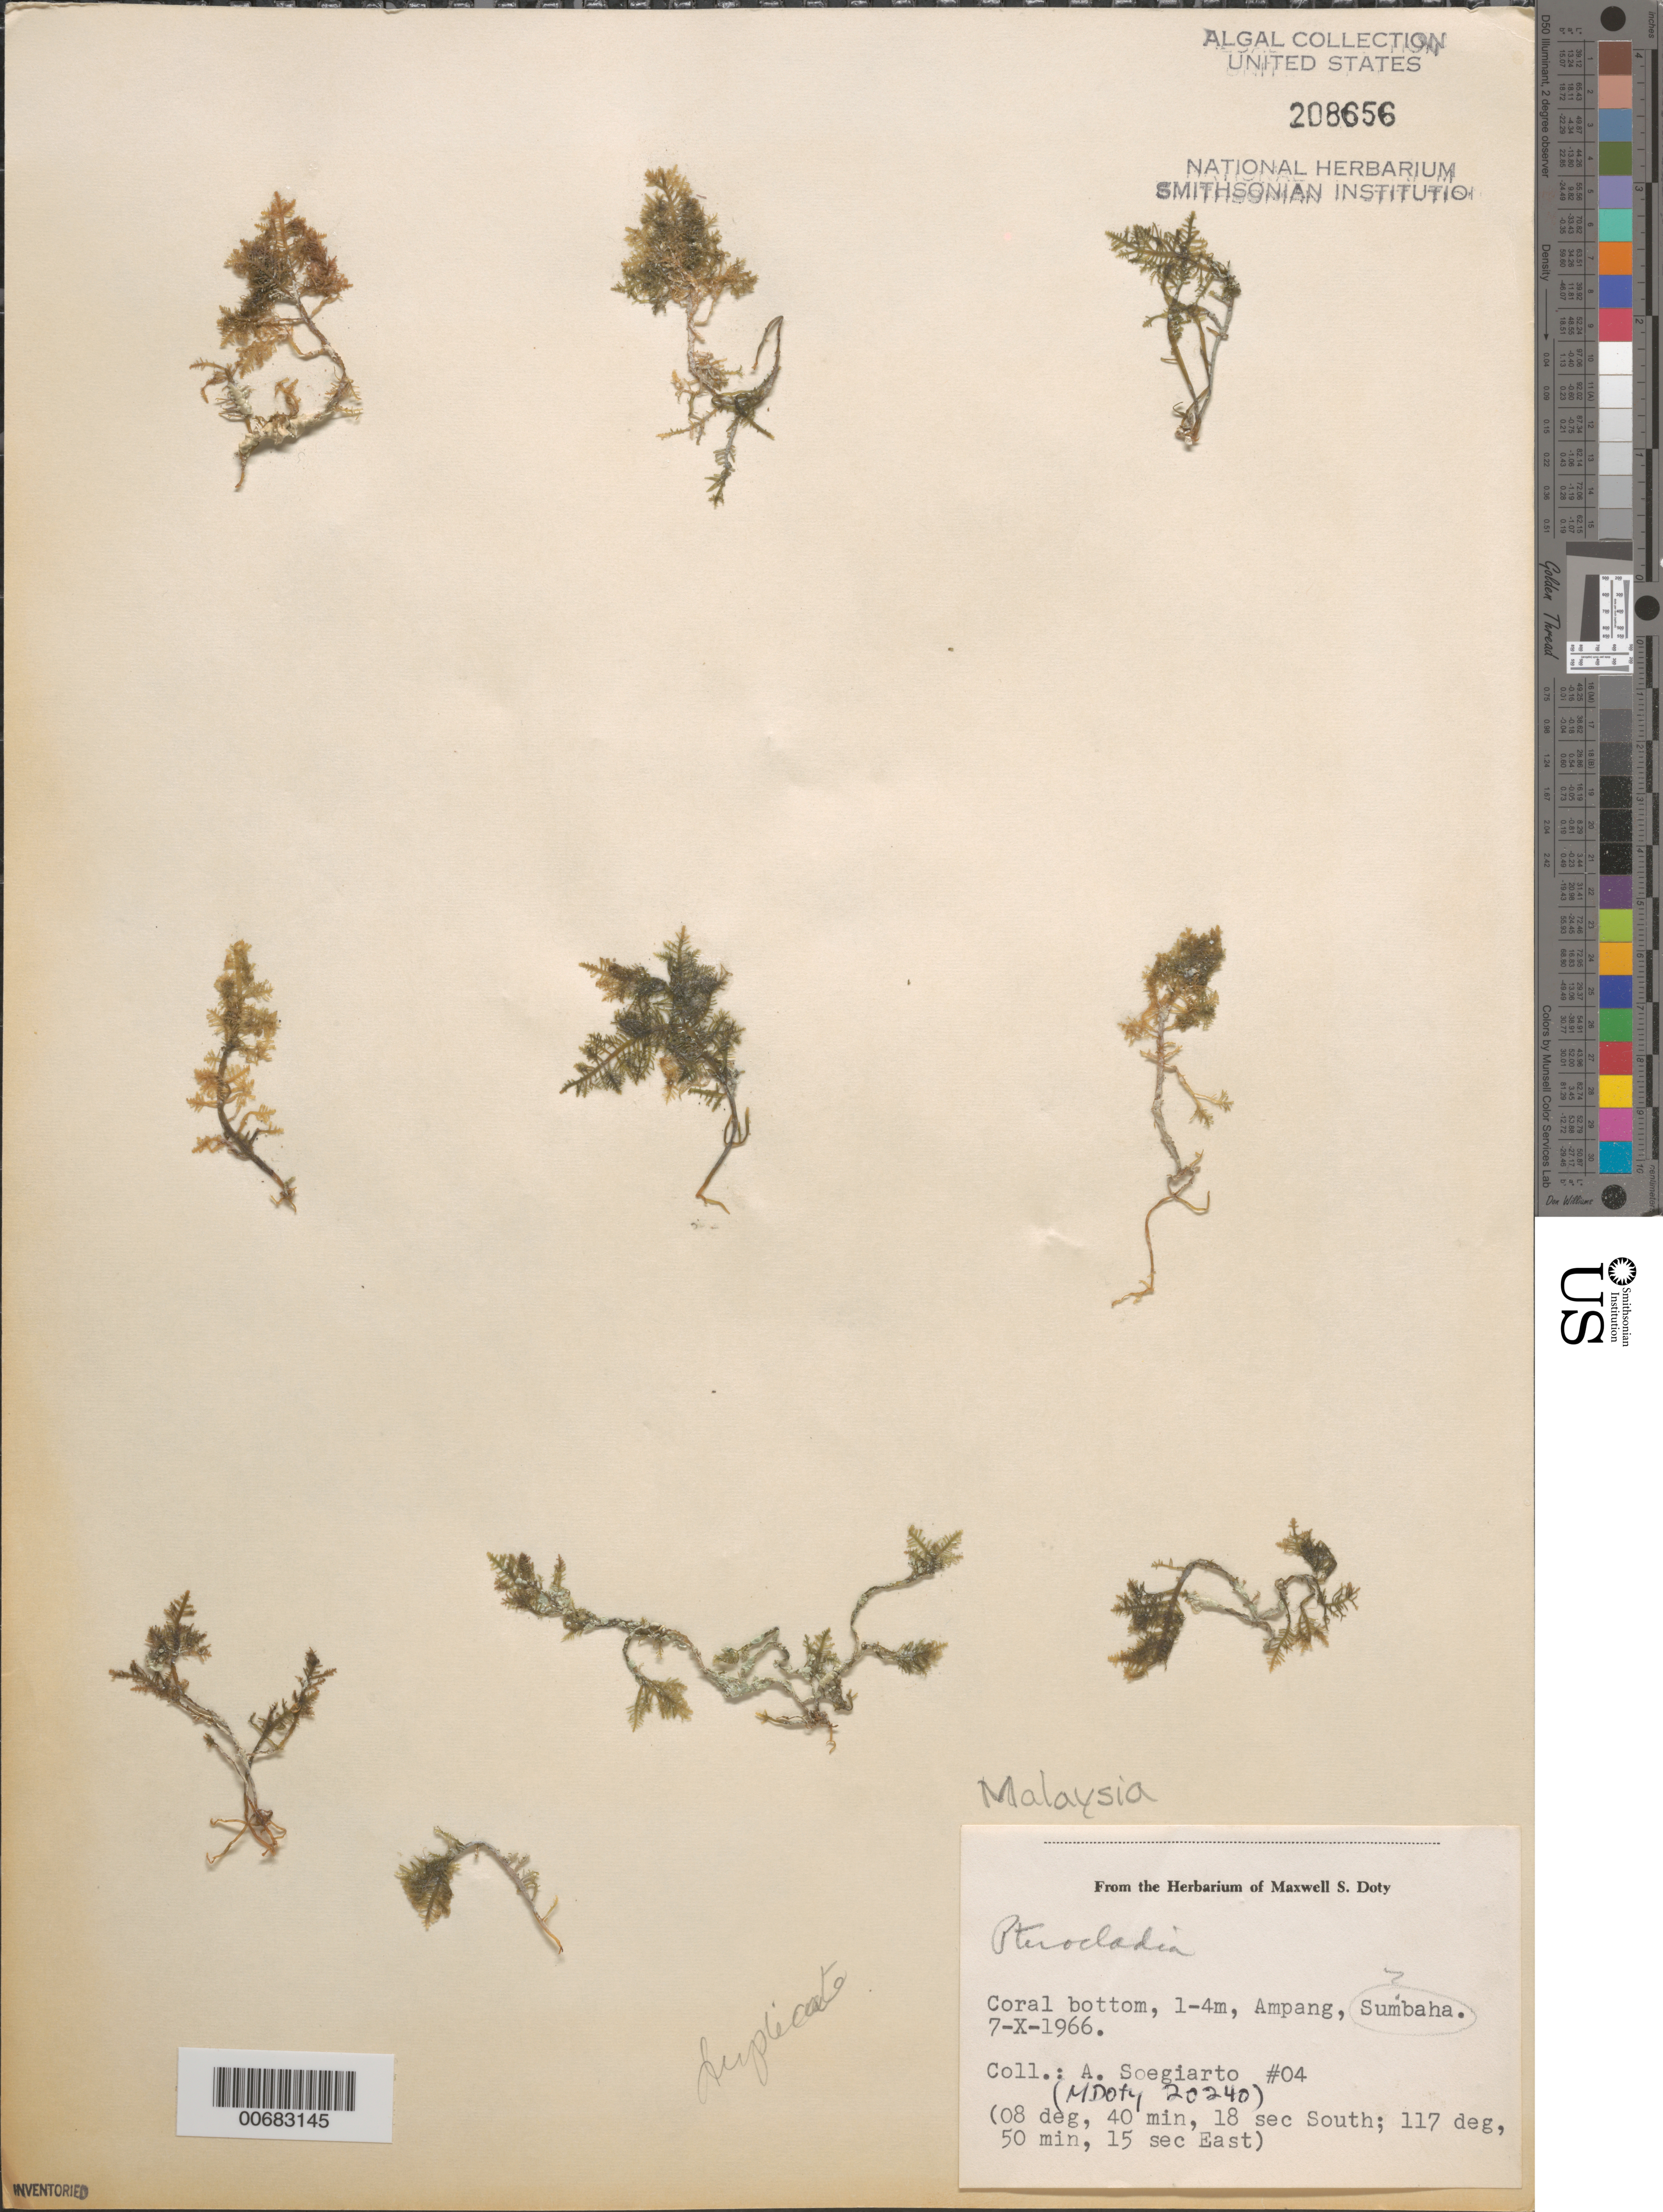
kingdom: Plantae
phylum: Rhodophyta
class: Florideophyceae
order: Gelidiales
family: Pterocladiaceae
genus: Pterocladia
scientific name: Pterocladia sp.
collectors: A. Soegiarto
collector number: MSD 20240 & Soegiarto 04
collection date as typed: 07 Oct 1966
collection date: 1966-10-07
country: Malaysia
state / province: Selangor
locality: Ampang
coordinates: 08 deg, 40 min, 18 sec South, 117 deg, 50 min, 15 sec East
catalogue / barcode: US 208656